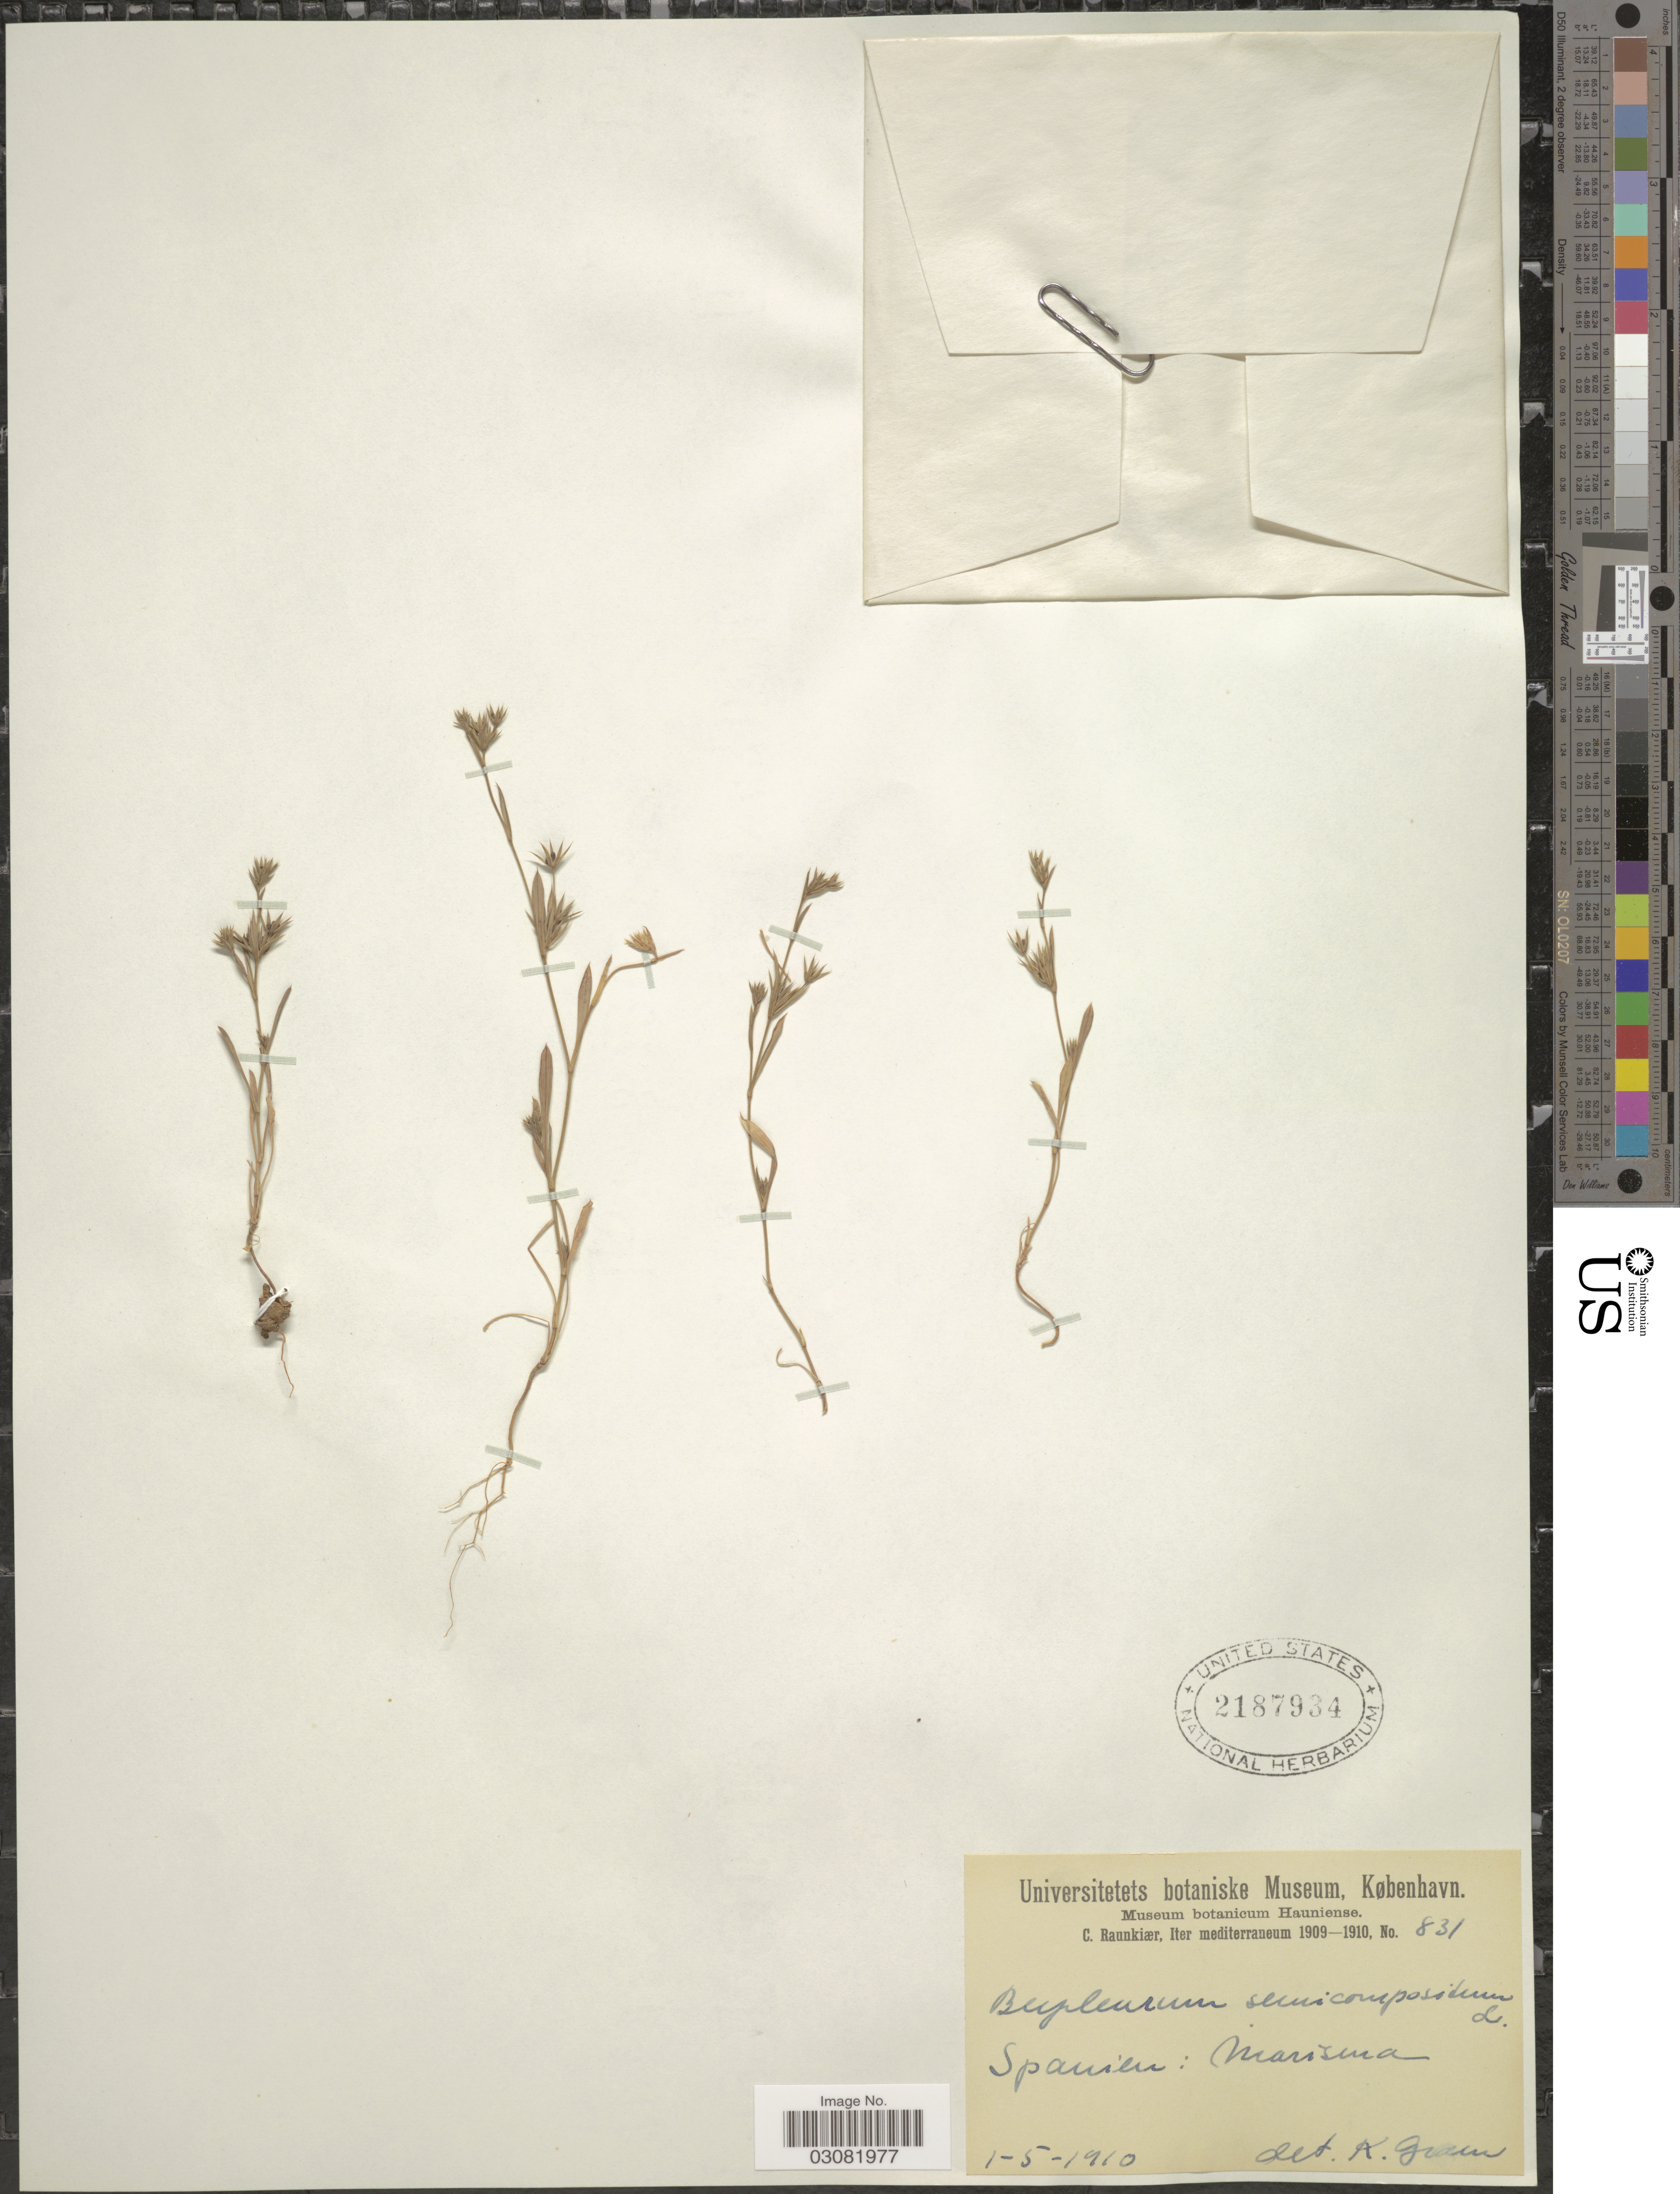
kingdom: Plantae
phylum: Tracheophyta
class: Magnoliopsida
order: Apiales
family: Apiaceae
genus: Bupleurum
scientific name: Bupleurum semicompositum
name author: L.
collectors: C. Raunkiær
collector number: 831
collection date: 1910-05-01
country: Spain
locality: Spanien: Marisma.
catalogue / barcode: US 2187934